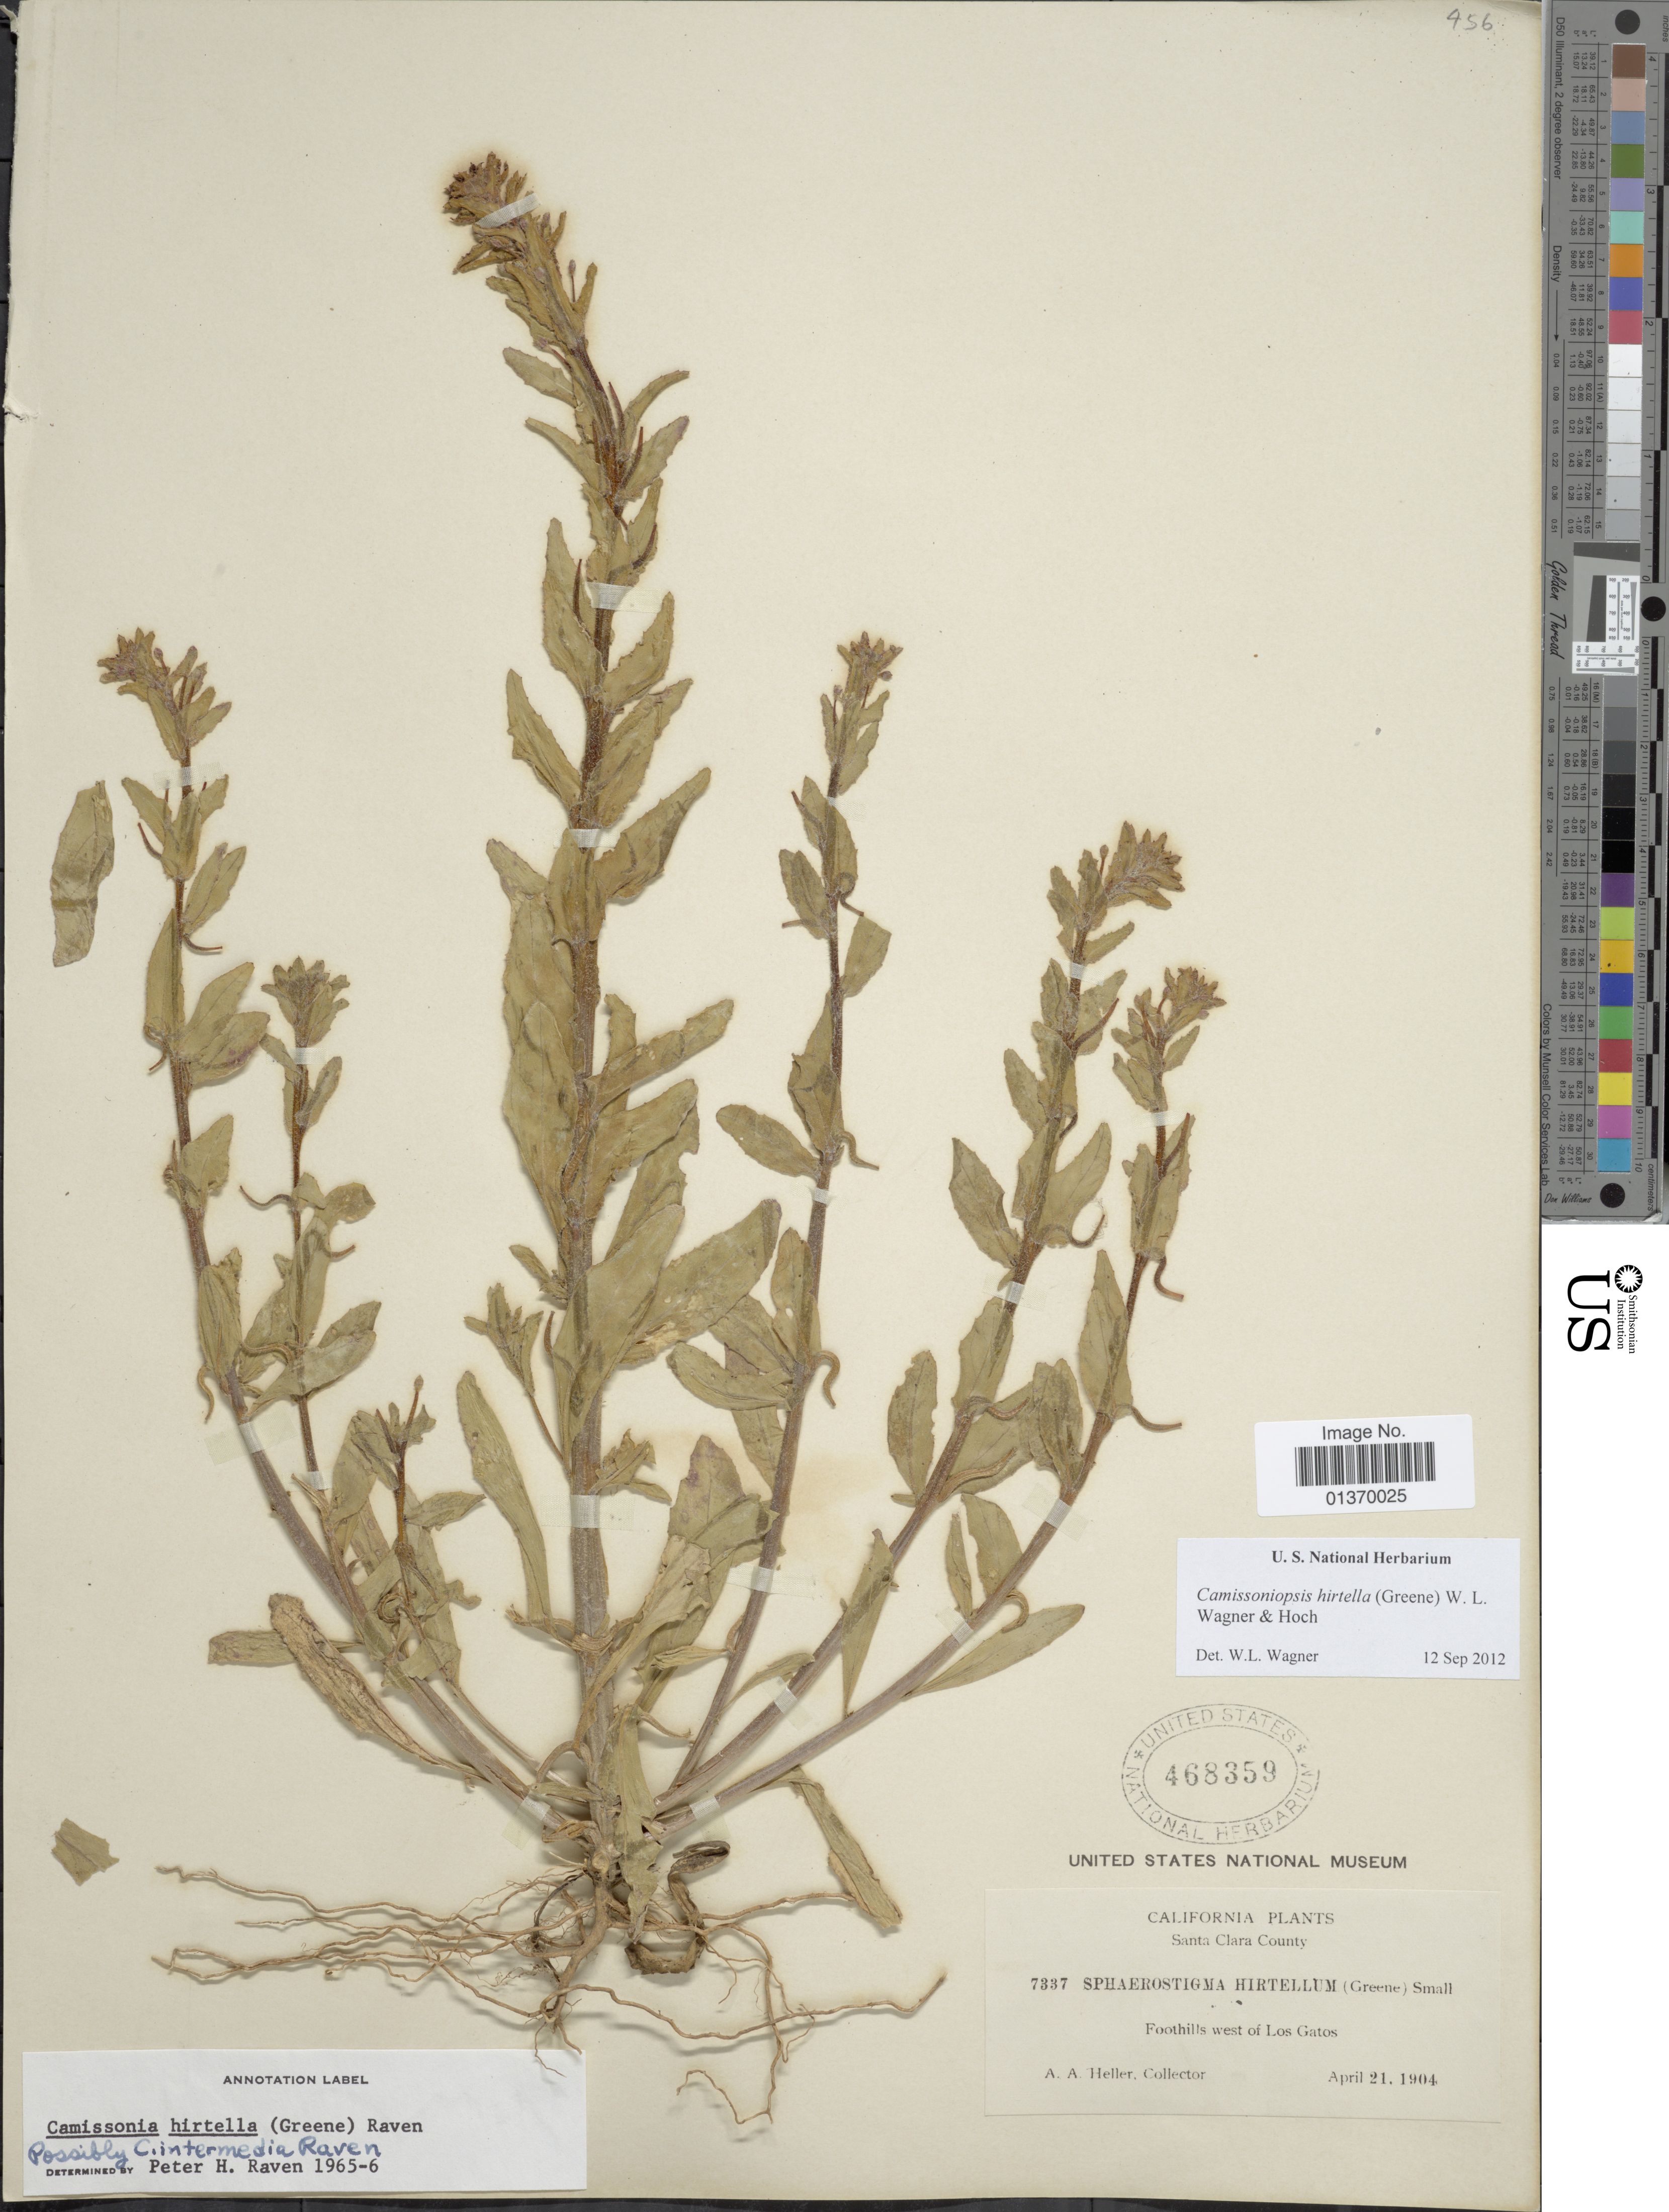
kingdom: Plantae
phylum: Tracheophyta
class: Magnoliopsida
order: Myrtales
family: Onagraceae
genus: Camissoniopsis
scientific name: Camissoniopsis hirtella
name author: (Greene) W.L. Wagner & Hoch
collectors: A. A. Heller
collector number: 7337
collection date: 1904-04-21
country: United States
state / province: California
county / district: Santa Clara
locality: Santa Clara County, Foothills west of Los Gatos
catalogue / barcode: US 468359